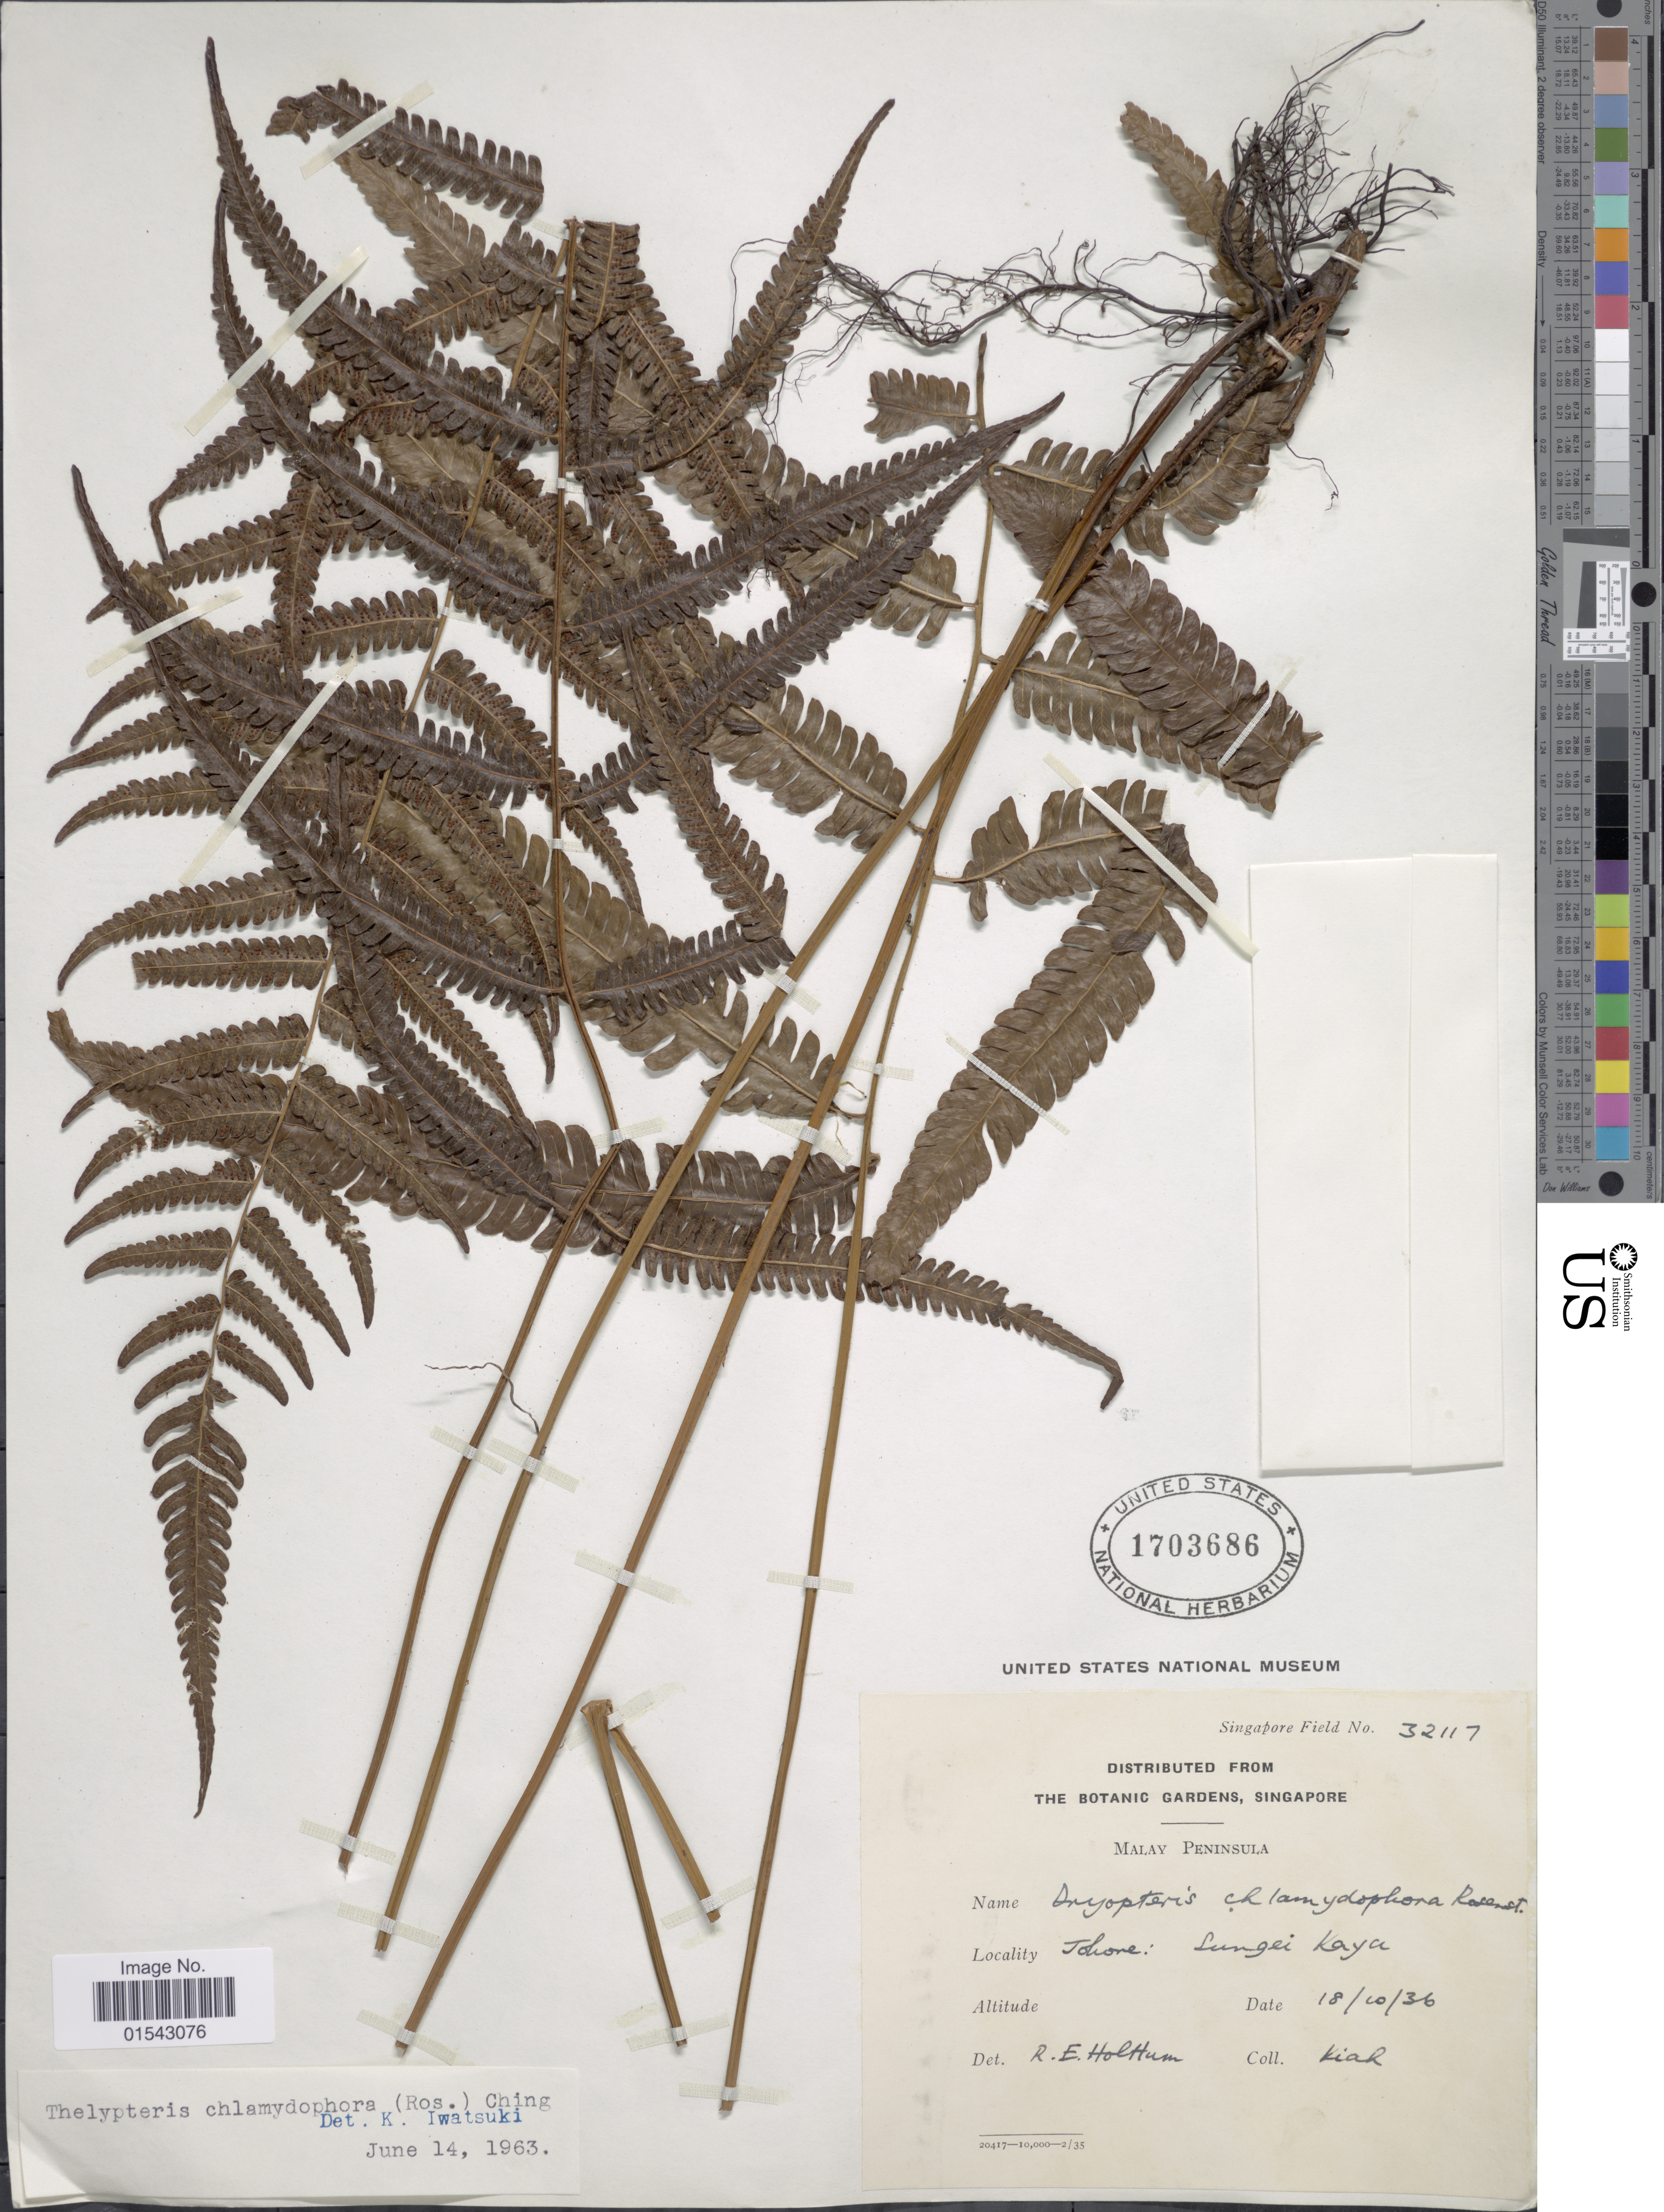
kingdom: Plantae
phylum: Tracheophyta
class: Polypodiopsida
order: Polypodiales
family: Thelypteridaceae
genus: Mesophlebion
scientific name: Mesophlebion chlamydophorum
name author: (Rosenst.) Holttum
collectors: -. Kiah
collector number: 32117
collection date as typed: Transcribed d/m/y: 18/10/36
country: Malaysia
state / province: Johor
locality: Malay Peninsula, Johore: Lungei Kaya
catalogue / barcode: US 1703686